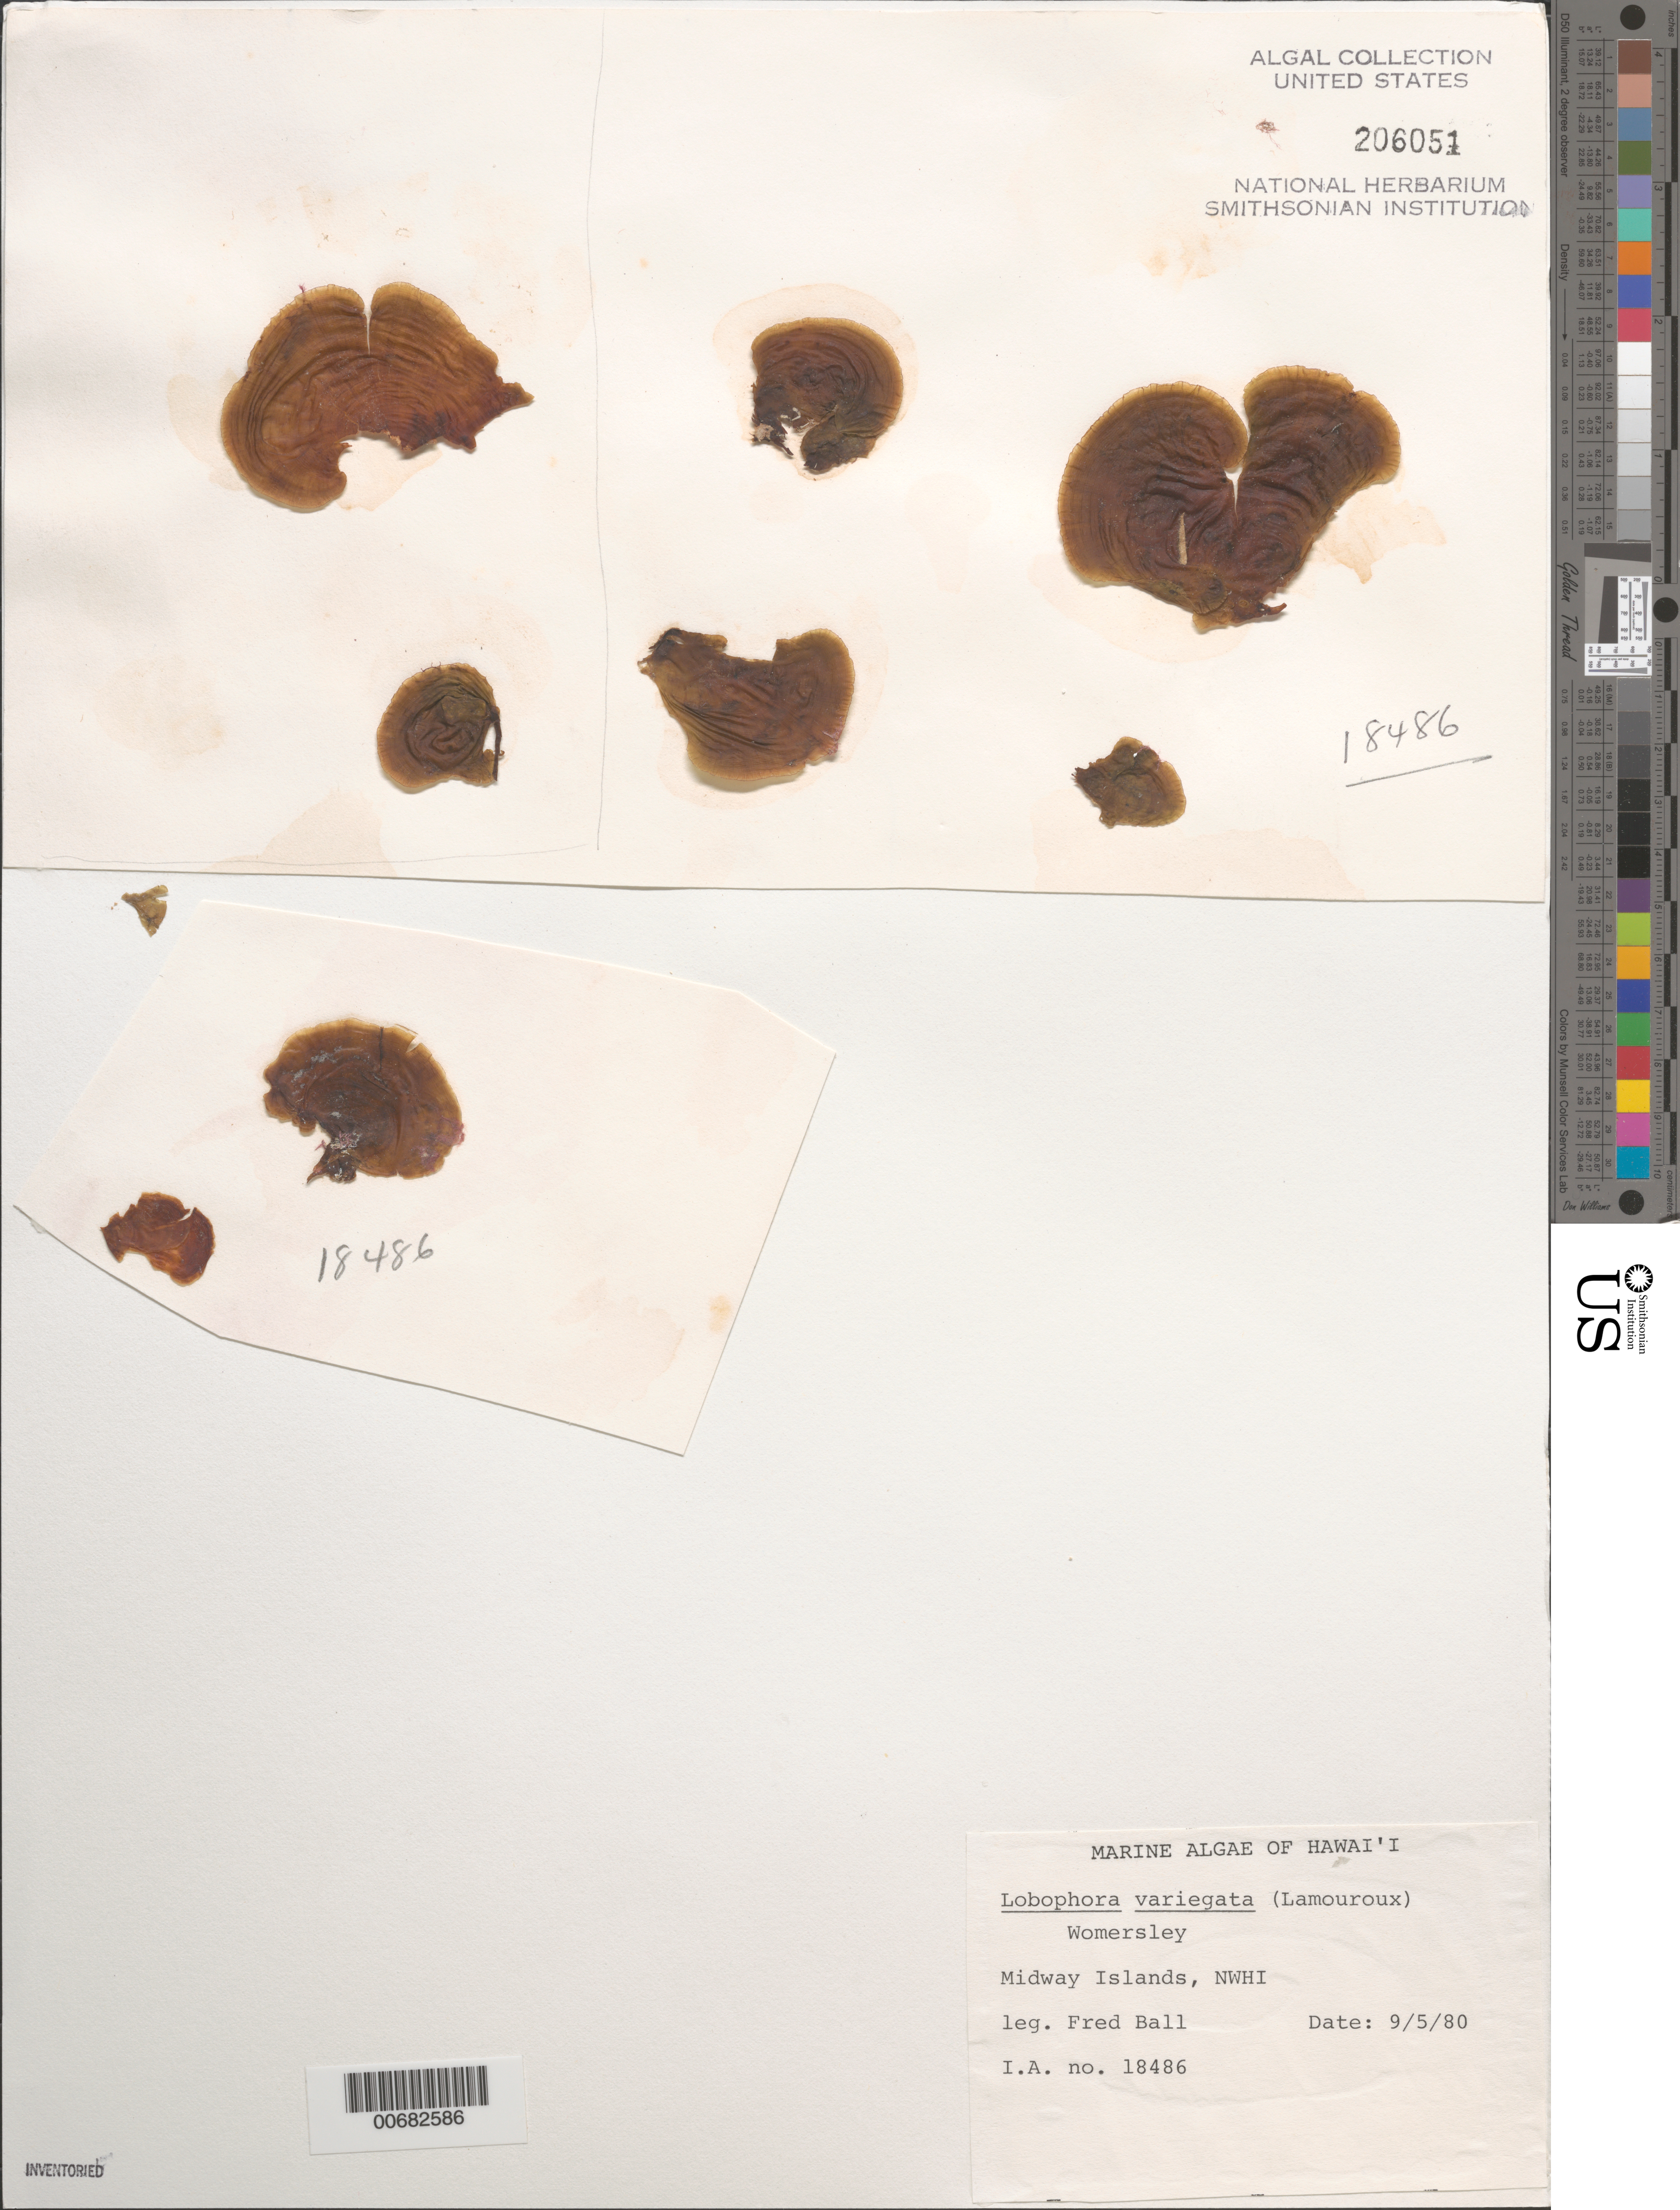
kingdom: Chromista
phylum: Ochrophyta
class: Phaeophyceae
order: Dictyotales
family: Dictyotaceae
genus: Lobophora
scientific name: Lobophora variegata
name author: (J.V.Lamouroux) Womersley & E.C. Oliveira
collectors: F. Ball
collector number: IAA 18486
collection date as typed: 05 Sep 1980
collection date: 1980-09-05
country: U.S. Administered Pacific Islands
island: Midway Atoll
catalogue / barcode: US 206051